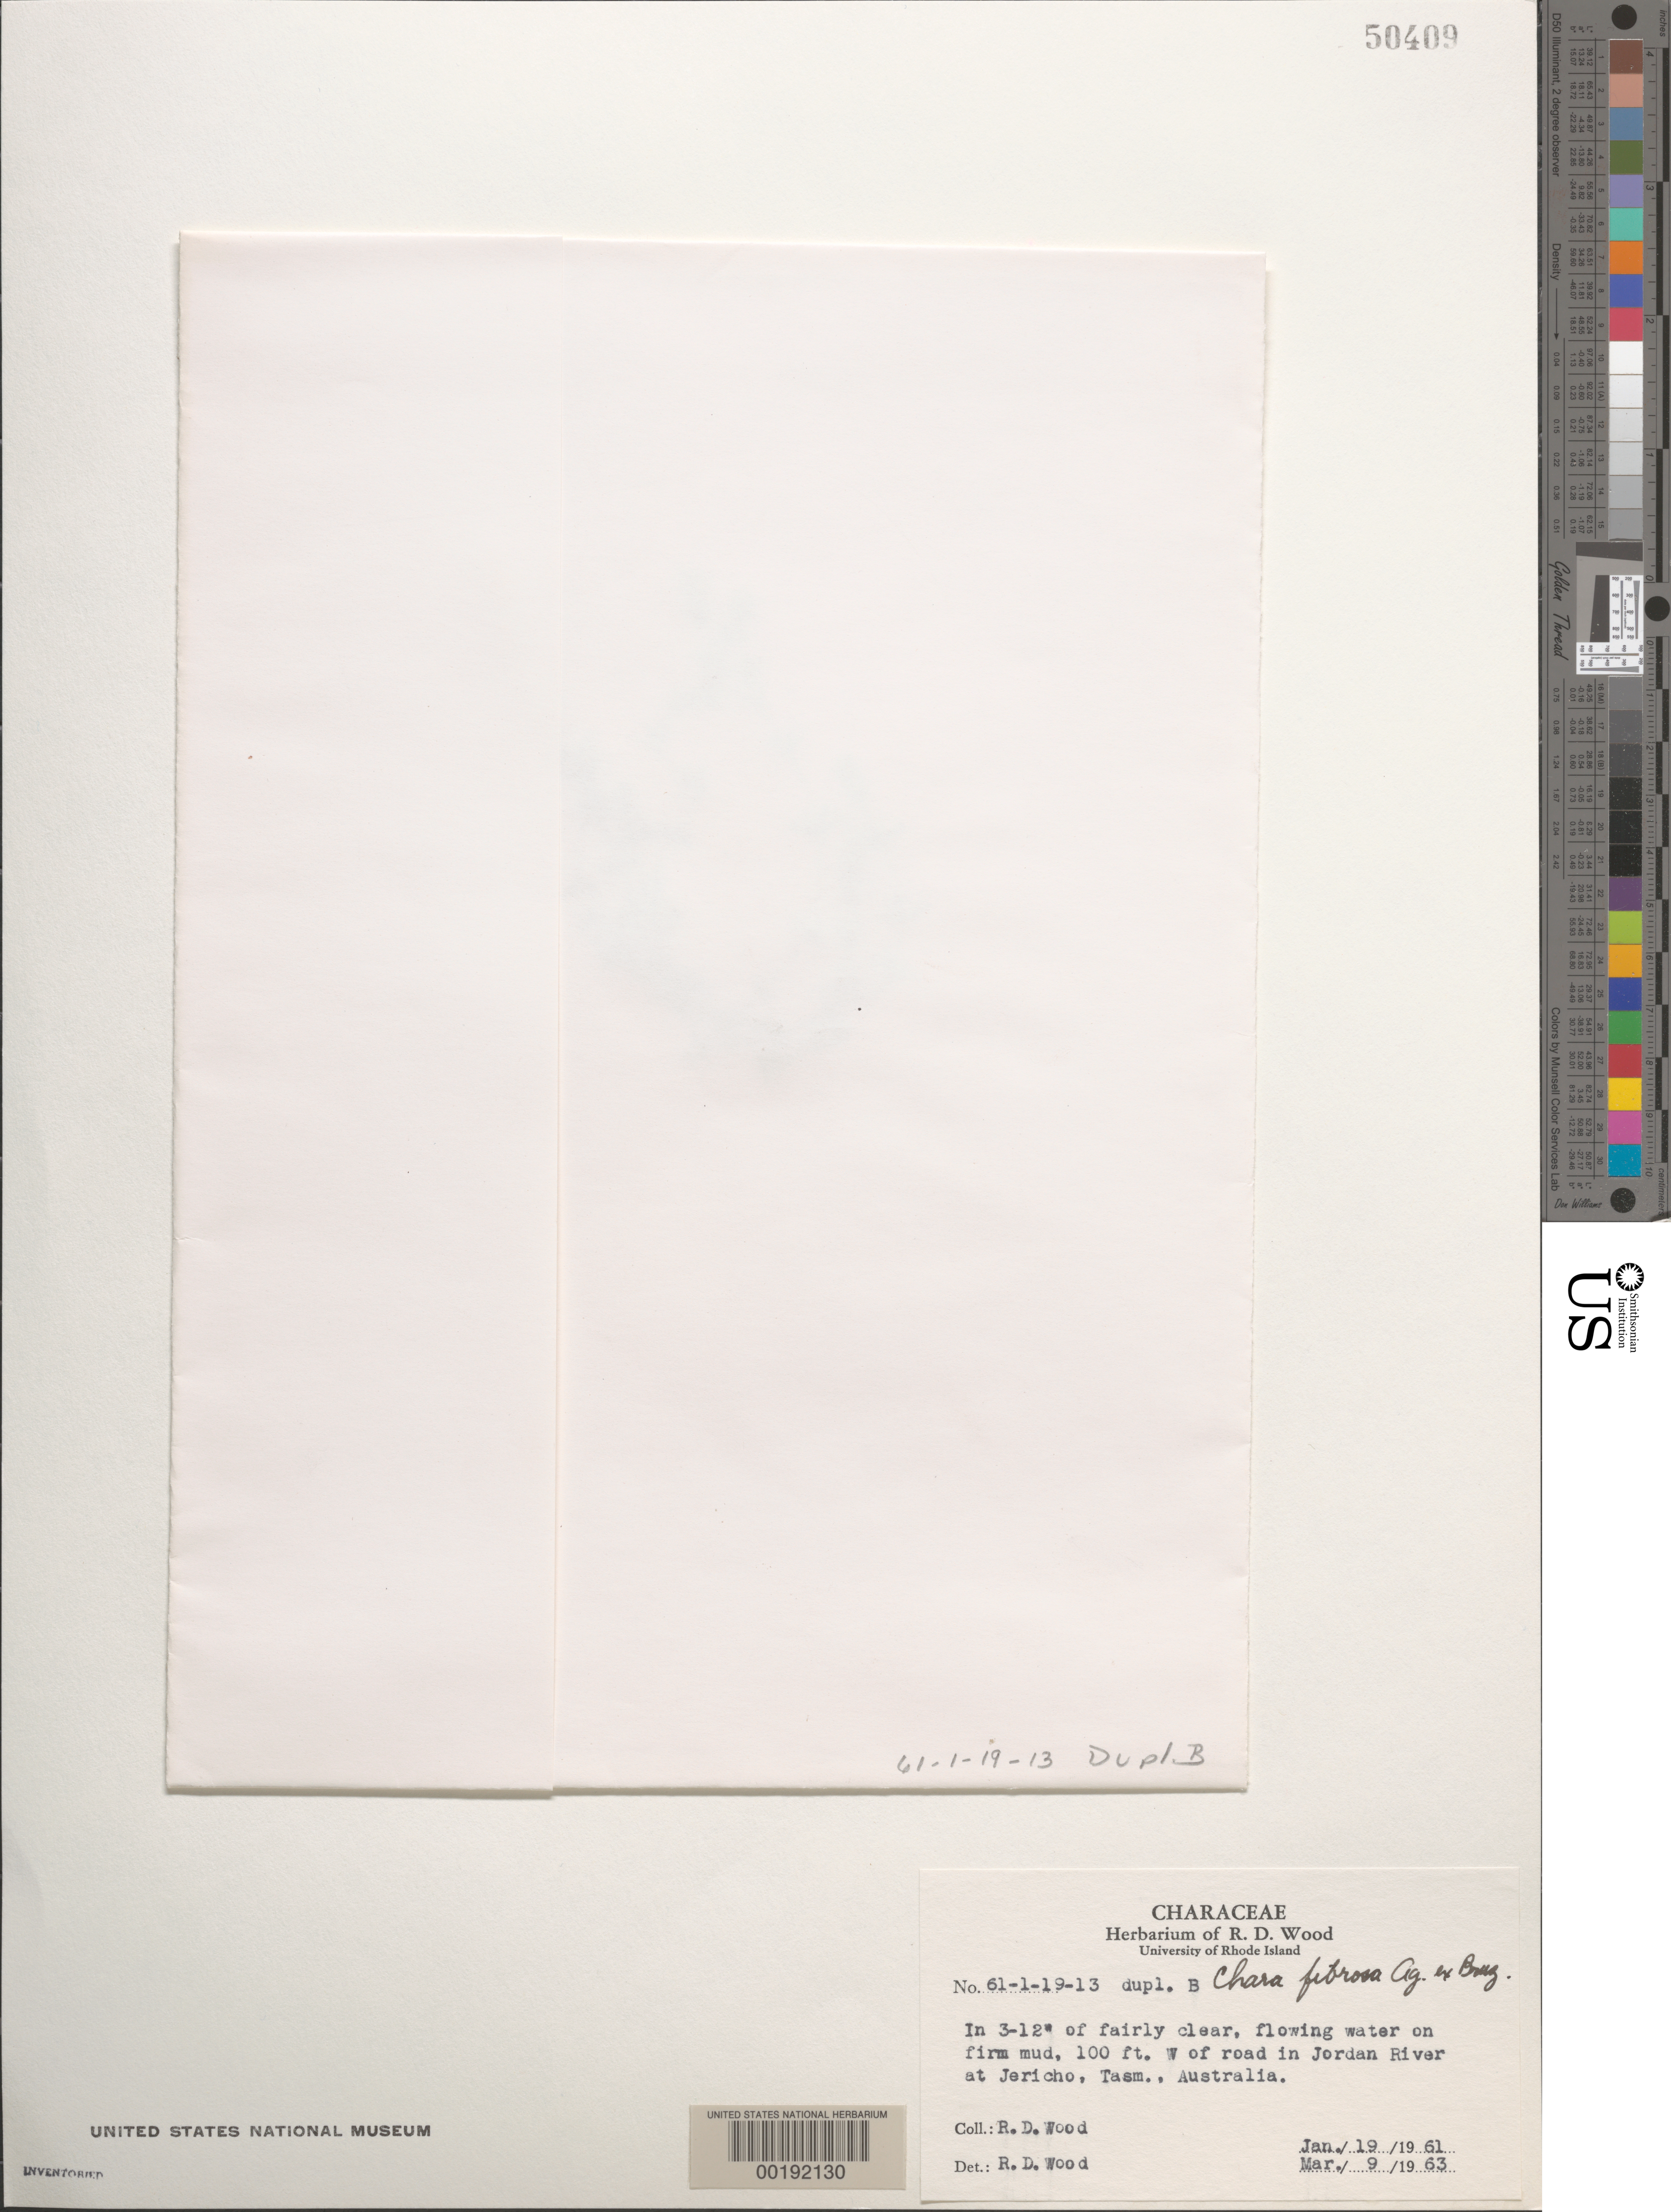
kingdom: Plantae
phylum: Charophyta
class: Charophyceae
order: Charales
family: Characeae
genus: Chara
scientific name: Chara fibrosa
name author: C. Agardh ex Bruzelius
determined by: Wood, R. D.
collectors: R. Wood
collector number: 61-1-19-13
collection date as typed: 19 Jan 1961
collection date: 1961-01-19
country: Australia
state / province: Tasmania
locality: Jordan River Road at Jericho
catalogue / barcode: US 50409